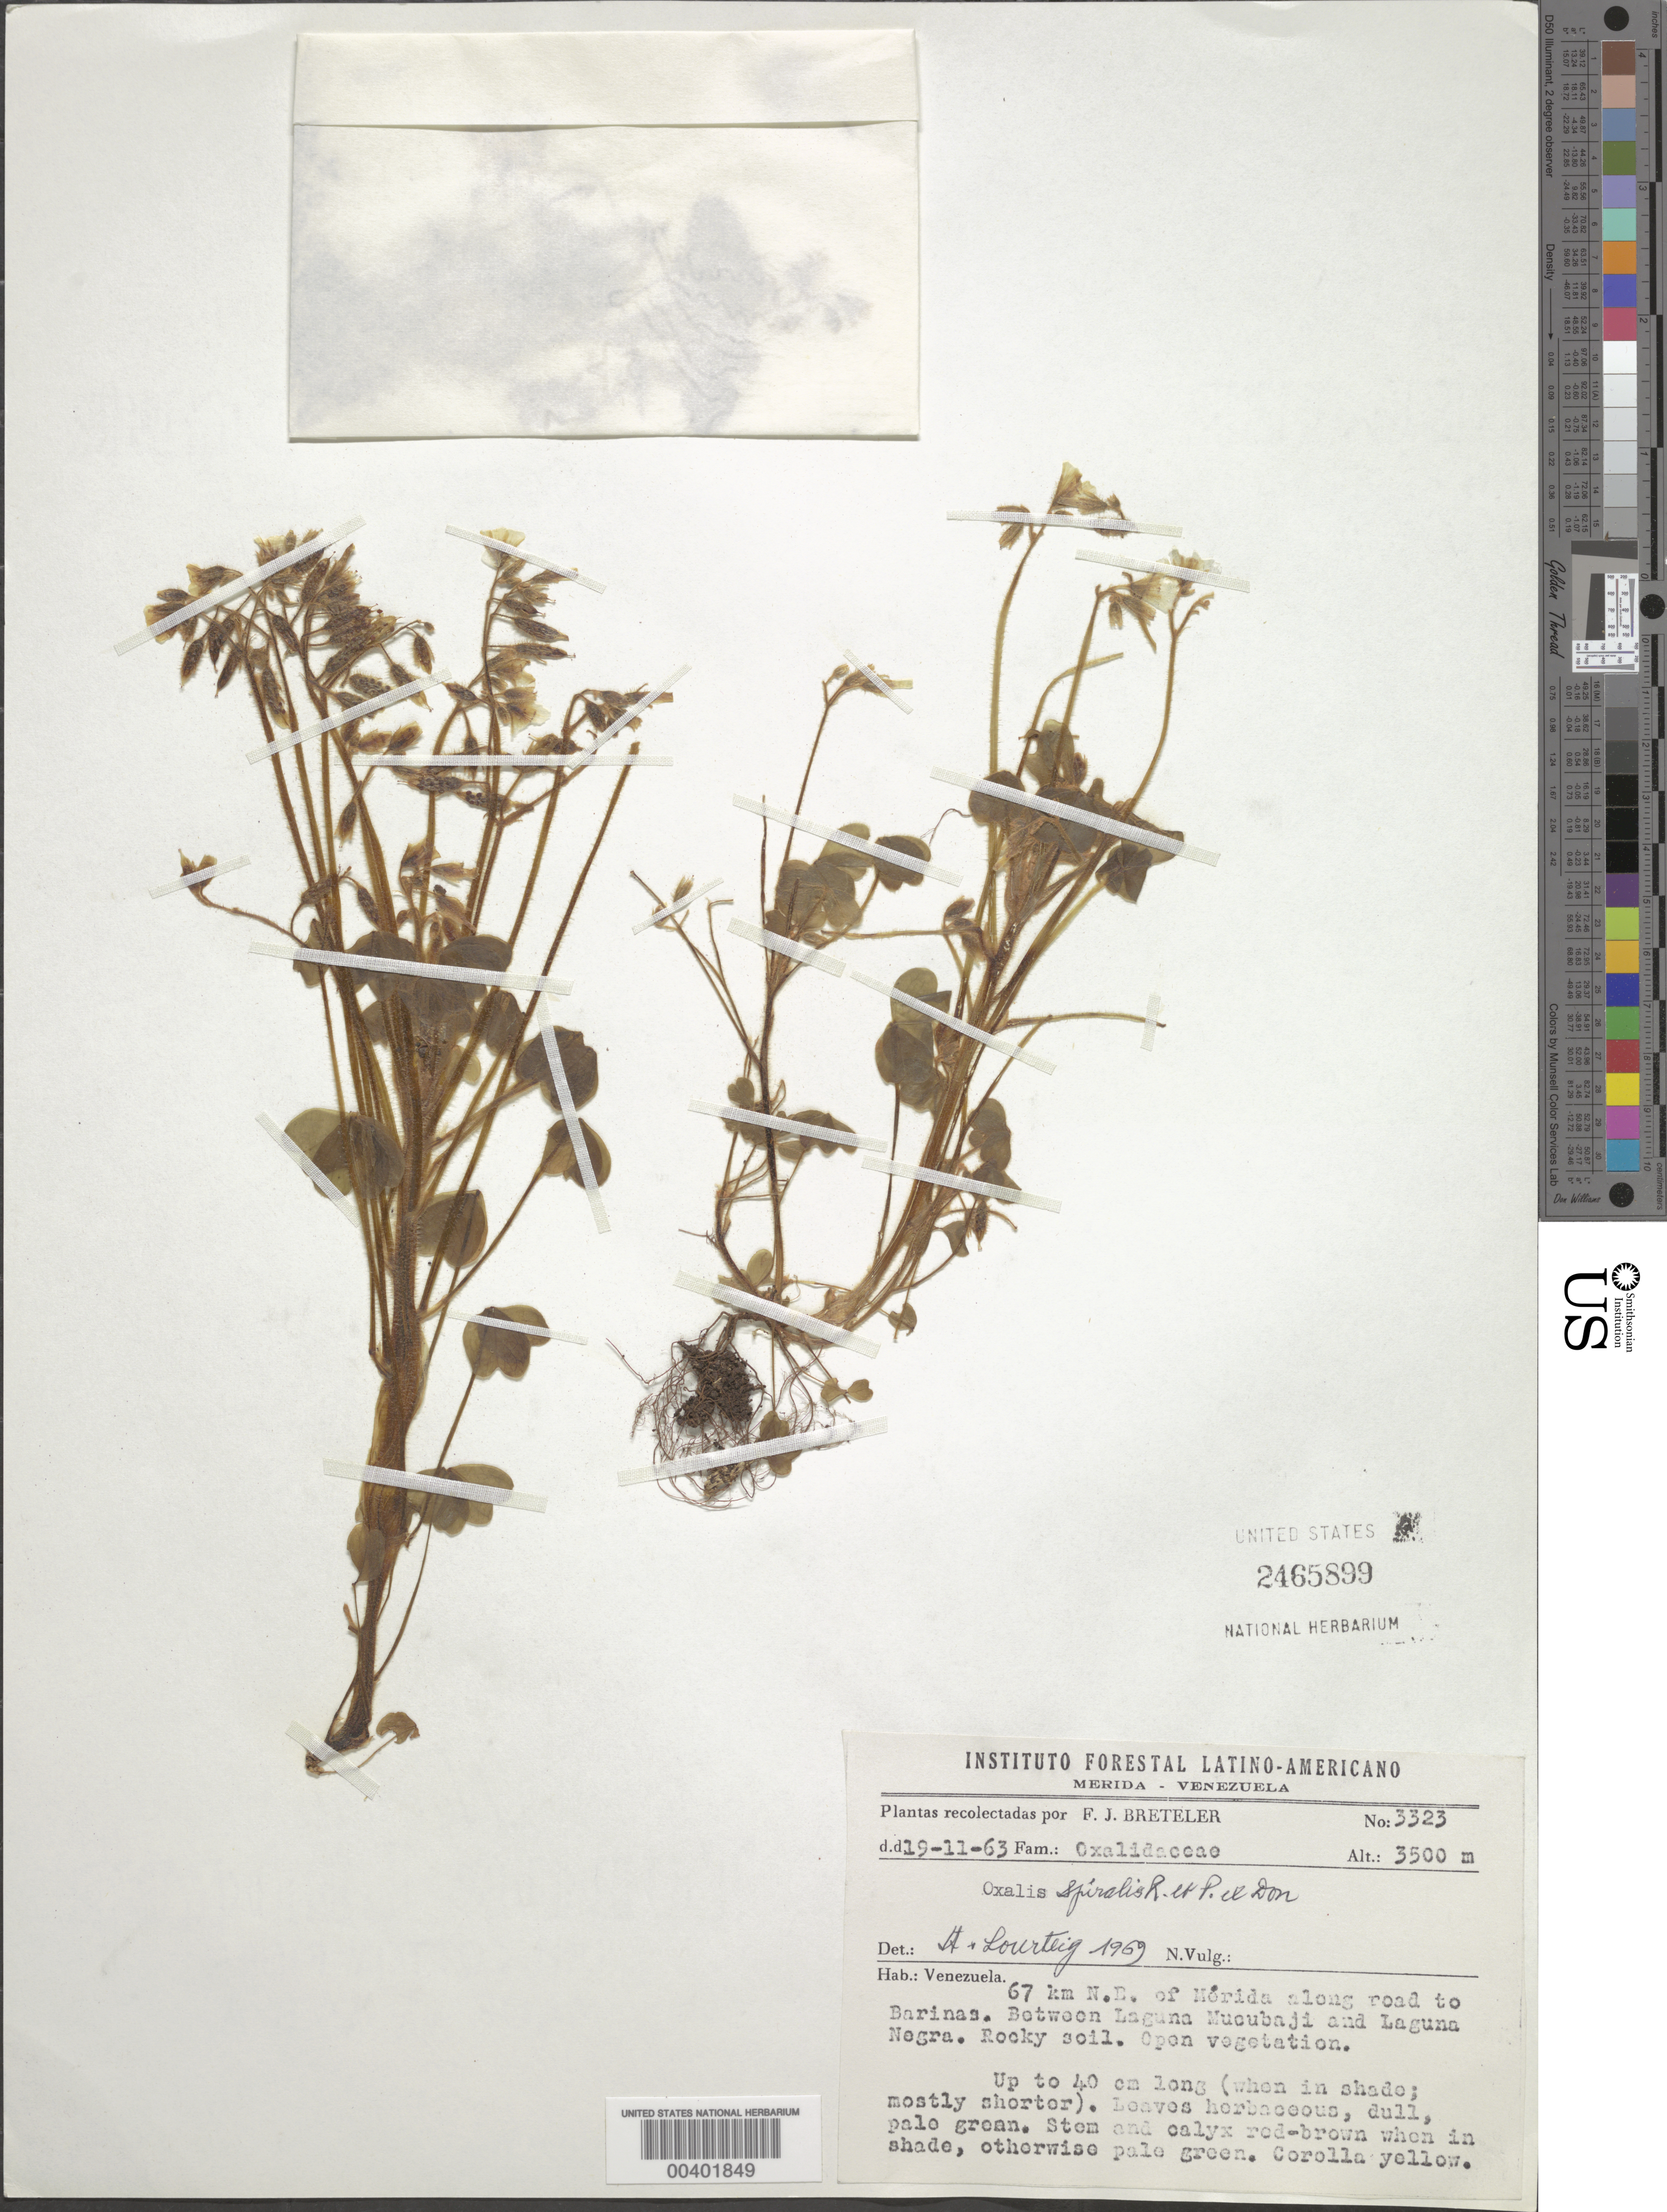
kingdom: Plantae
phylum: Tracheophyta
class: Magnoliopsida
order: Oxalidales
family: Oxalidaceae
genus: Oxalis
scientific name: Oxalis spiralis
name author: Ruiz & Pav. ex G. Don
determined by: Lourteig, A.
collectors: F. J. Breteler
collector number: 3323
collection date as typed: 19 Nov 1963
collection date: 1963-11-19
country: Venezuela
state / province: Mérida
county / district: Rangel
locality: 67 km. N.E. of Mérida along road to Barinas. Between Laguna Mucubají and Laguna Negra. Negra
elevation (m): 3500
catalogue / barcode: US 2465899